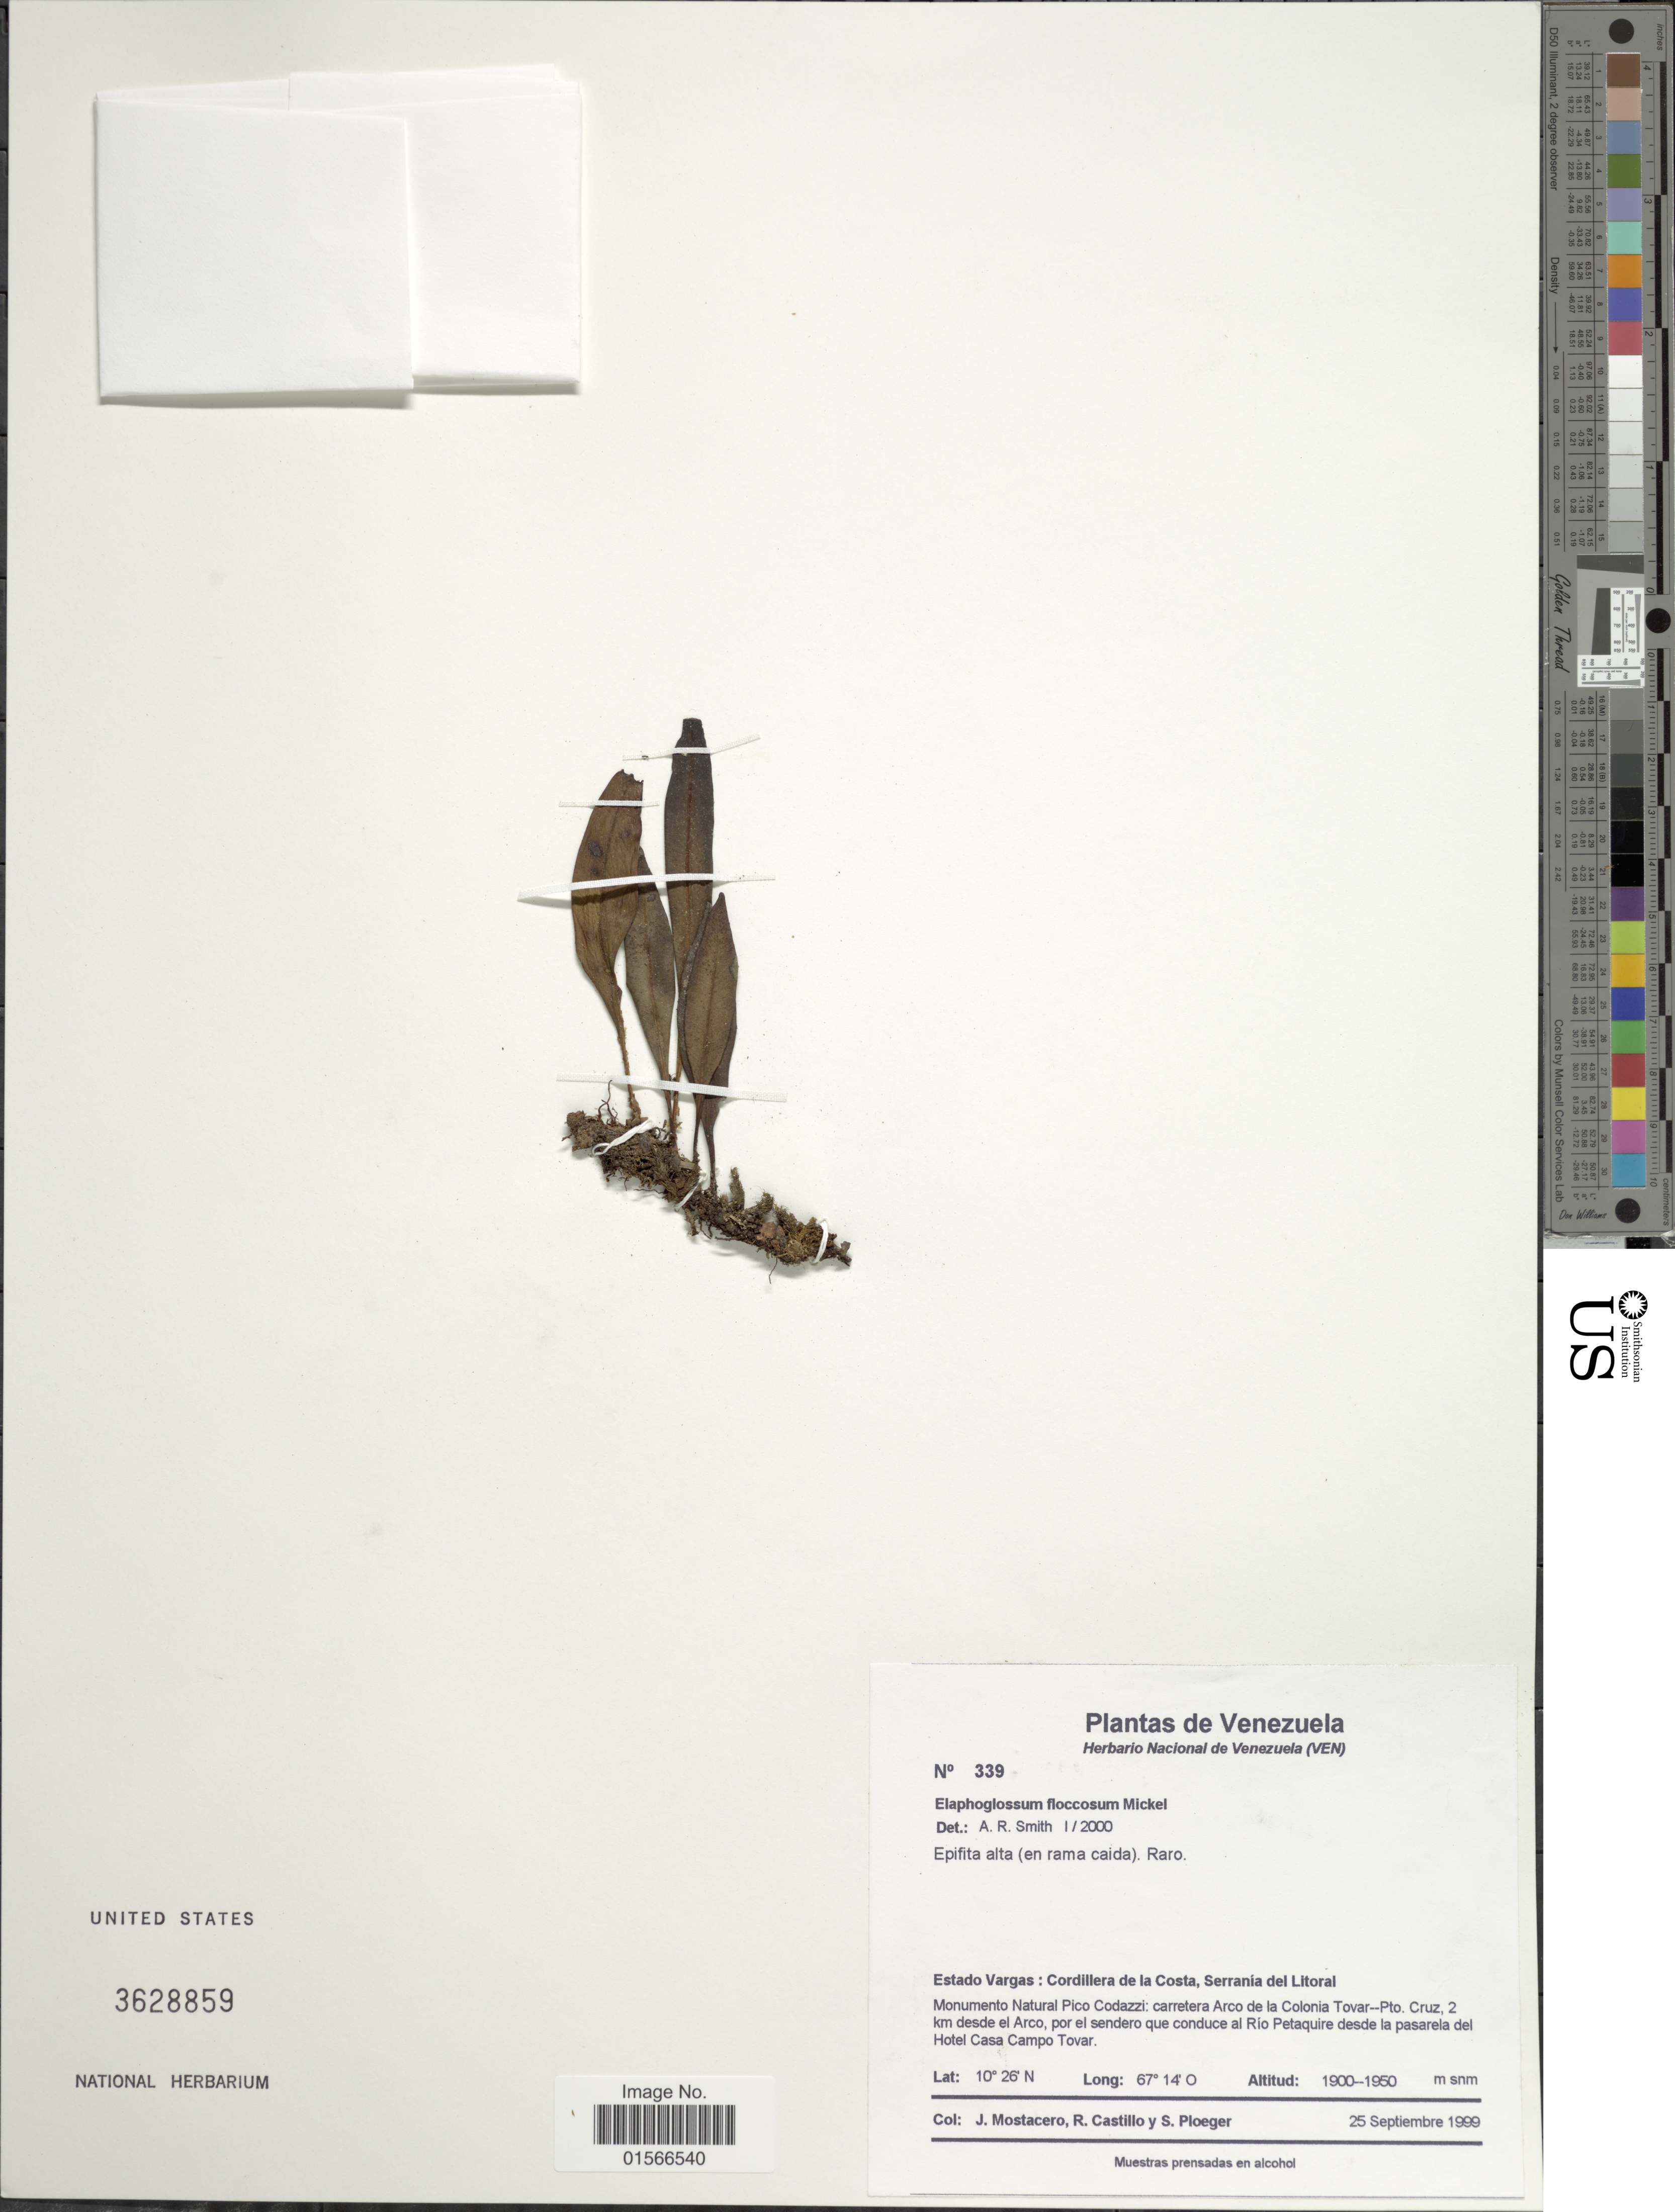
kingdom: Plantae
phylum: Tracheophyta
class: Polypodiopsida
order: Polypodiales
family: Dryopteridaceae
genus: Elaphoglossum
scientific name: Elaphoglossum floccosum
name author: Mickel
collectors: J. Mostacero, R. Castillo & S. Ploeger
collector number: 339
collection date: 1999-09-25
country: Venezuela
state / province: Vargas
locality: Cordillera de la Costa, Serrania del Litoral, Monumento Natural Pico Codazzi: carretera Arco de la Colonia Tovar--Pto. Cruz, 2 km desde el Arco, por el sendero que conduce al Rio Petaquire desde la pasarela del Hotel Casa Campo Tovar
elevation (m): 1900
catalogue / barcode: US 3628859